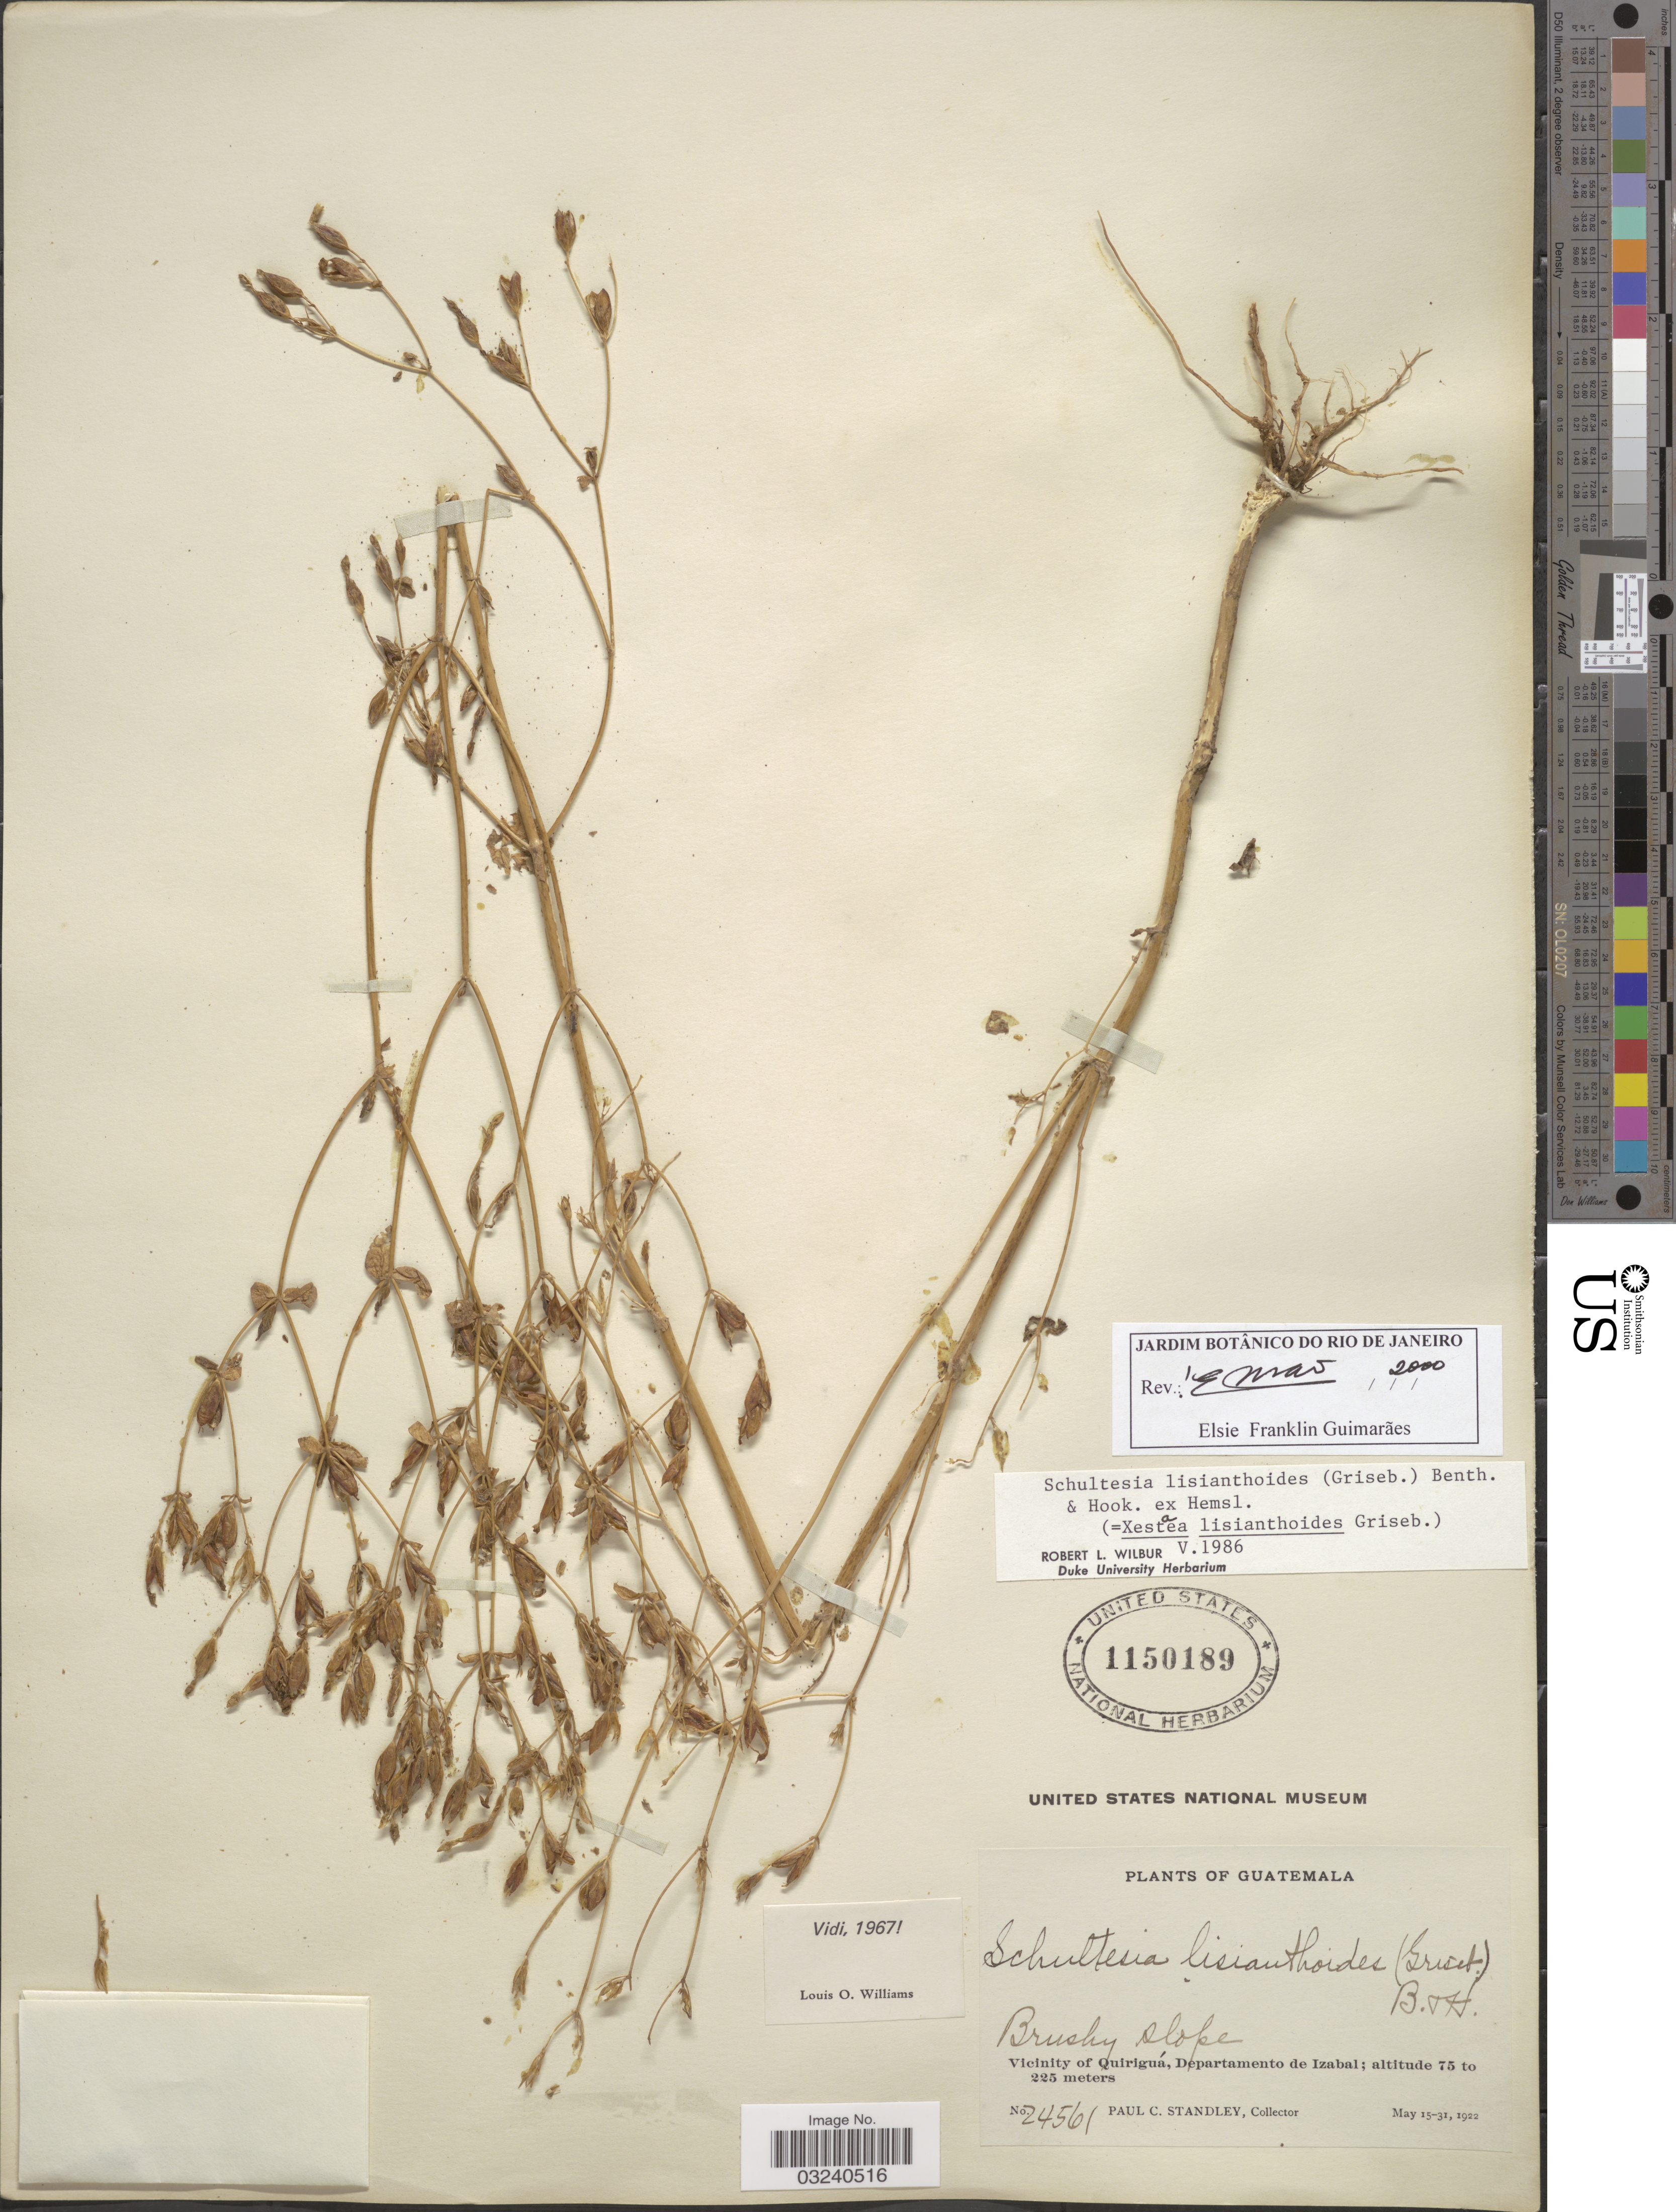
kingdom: Plantae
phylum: Tracheophyta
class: Magnoliopsida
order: Gentianales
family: Gentianaceae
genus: Schultesia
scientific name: Schultesia lisianthoides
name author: (Griseb.) Benth. & Hook. f. ex Hemsl.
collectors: P. C. Standley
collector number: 24561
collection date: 1922-05-15/1922-05-31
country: Guatemala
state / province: Izabal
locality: Vicinity of Quiriguá, Departamento de Izabal.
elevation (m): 75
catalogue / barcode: US 1150189